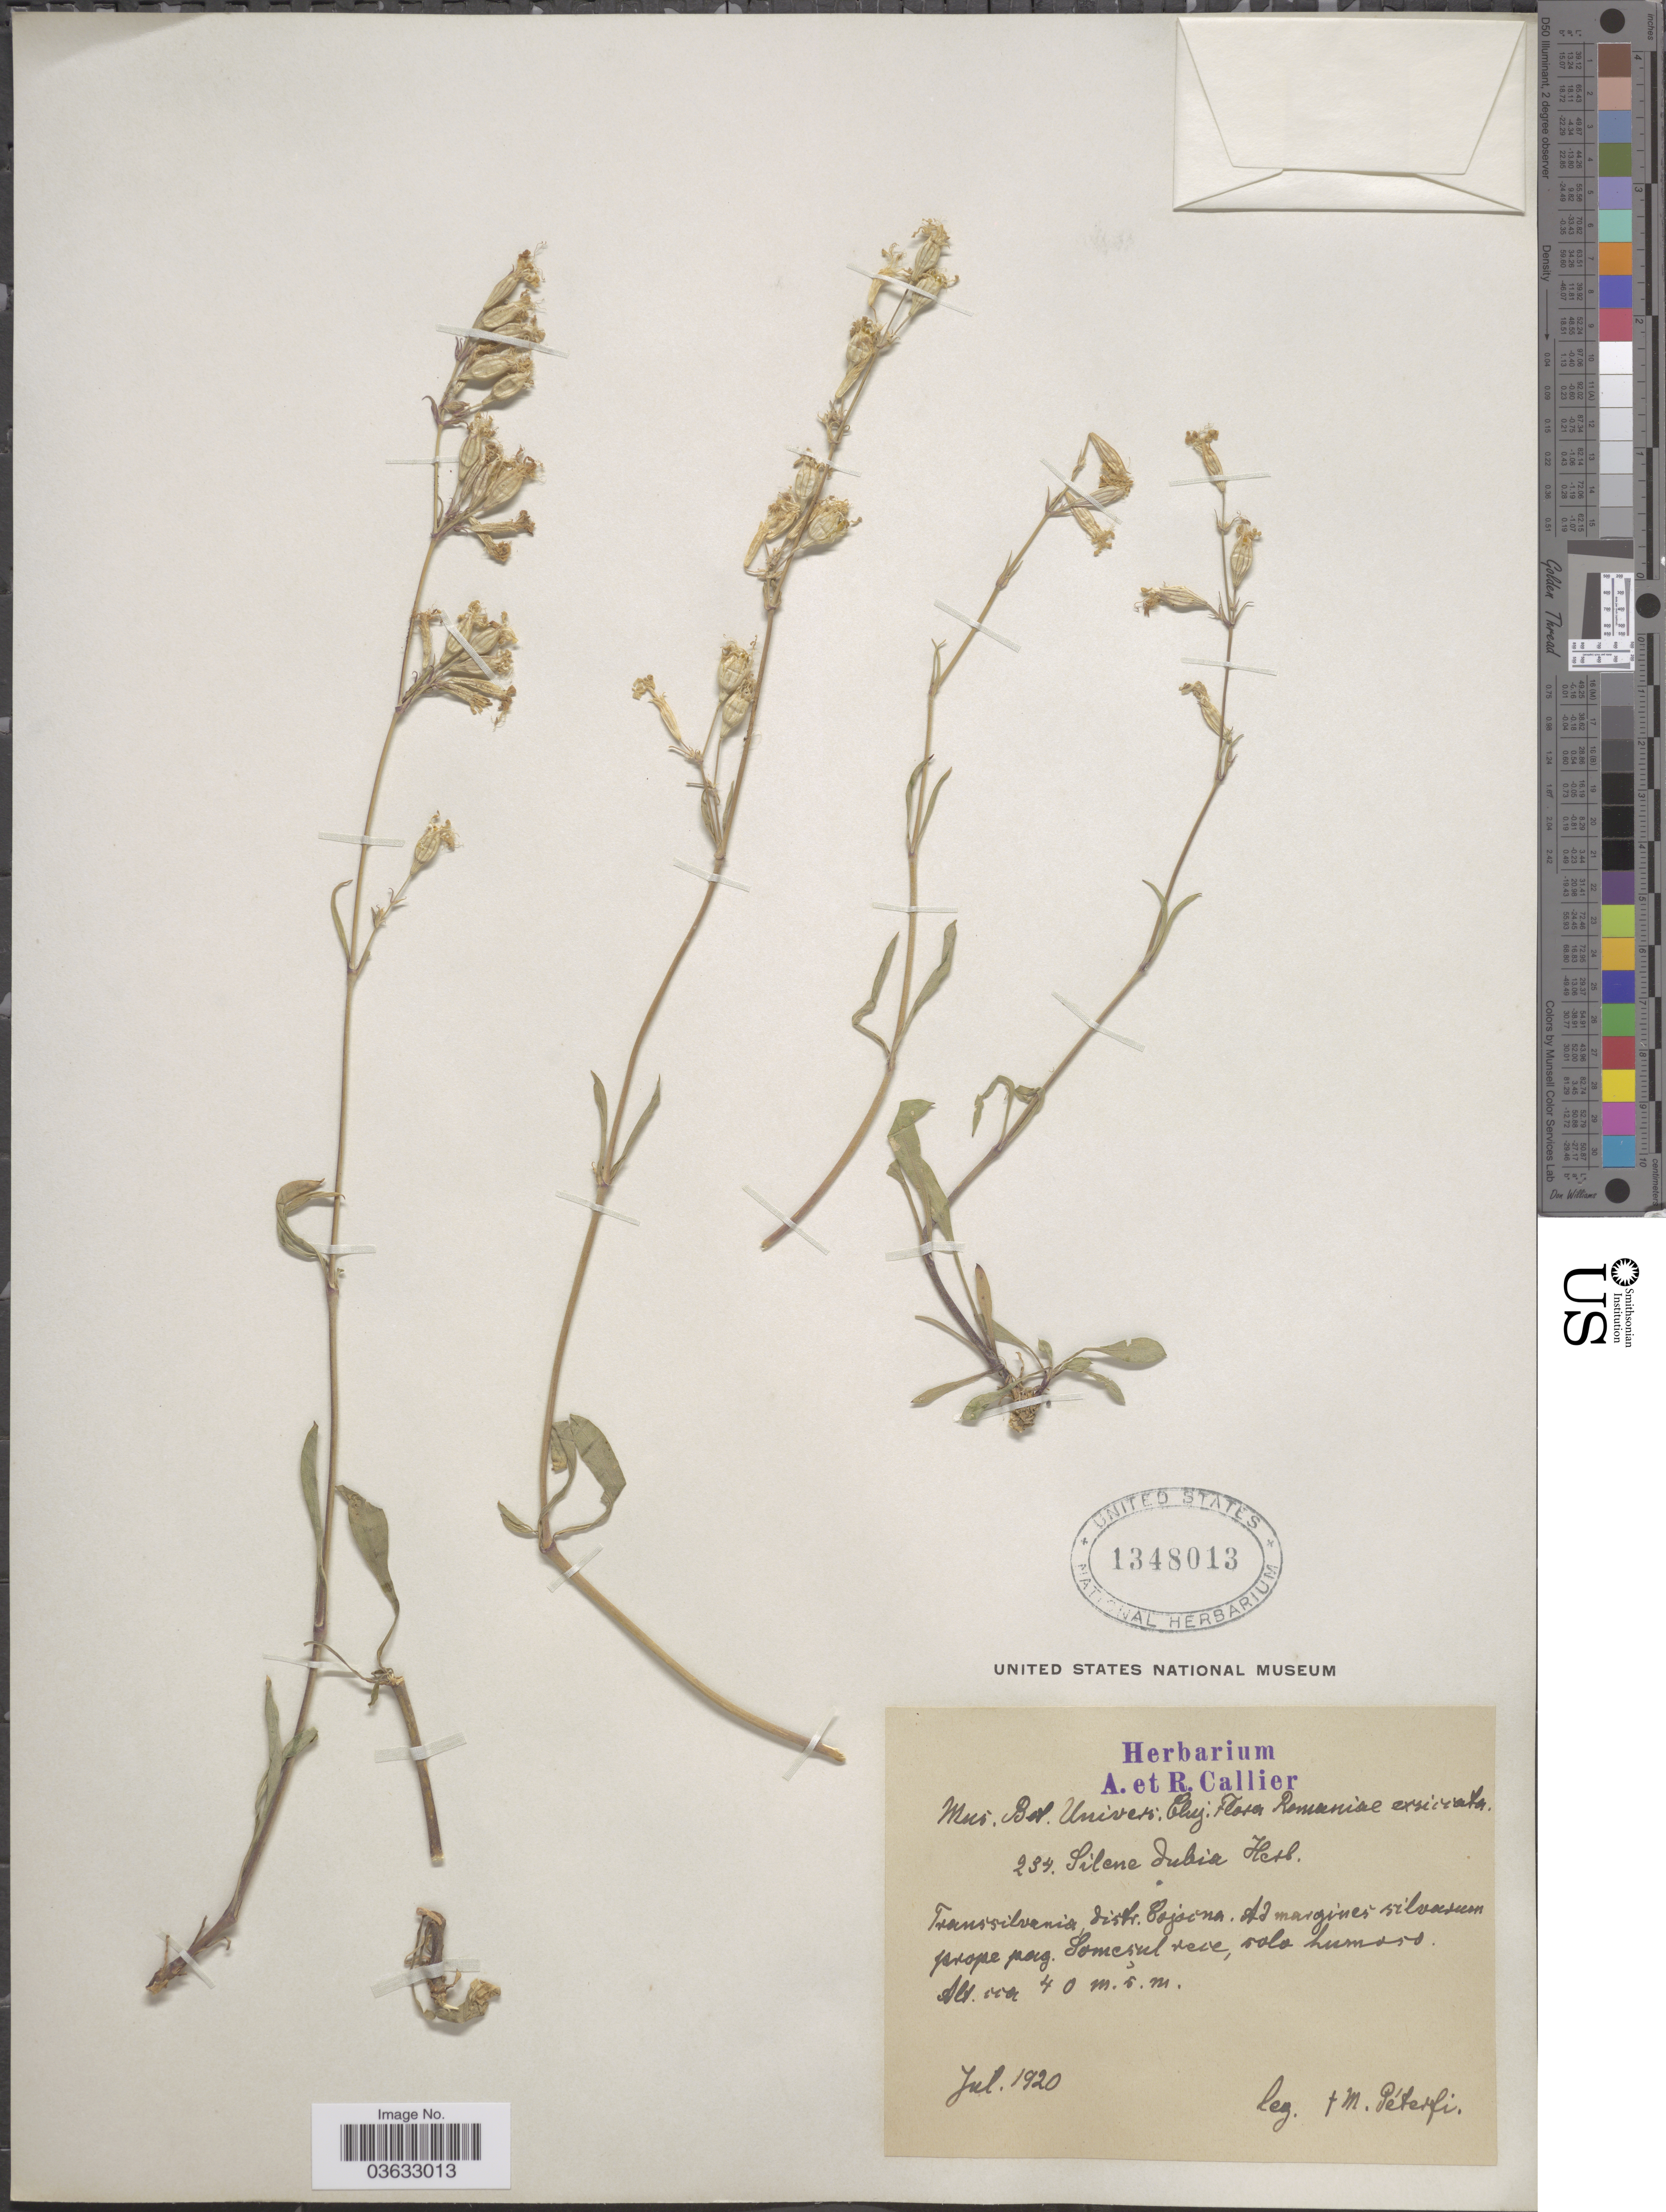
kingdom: Plantae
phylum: Tracheophyta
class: Magnoliopsida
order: Caryophyllales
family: Caryophyllaceae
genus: Silene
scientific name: Silene dubia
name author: Herbich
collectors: M. Péterfi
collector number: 234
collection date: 1920-07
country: Romania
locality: Transilvania, distr. Cojocna: ad marzina sil. varum prope pag. Somesul.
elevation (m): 40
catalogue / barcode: US 1348013